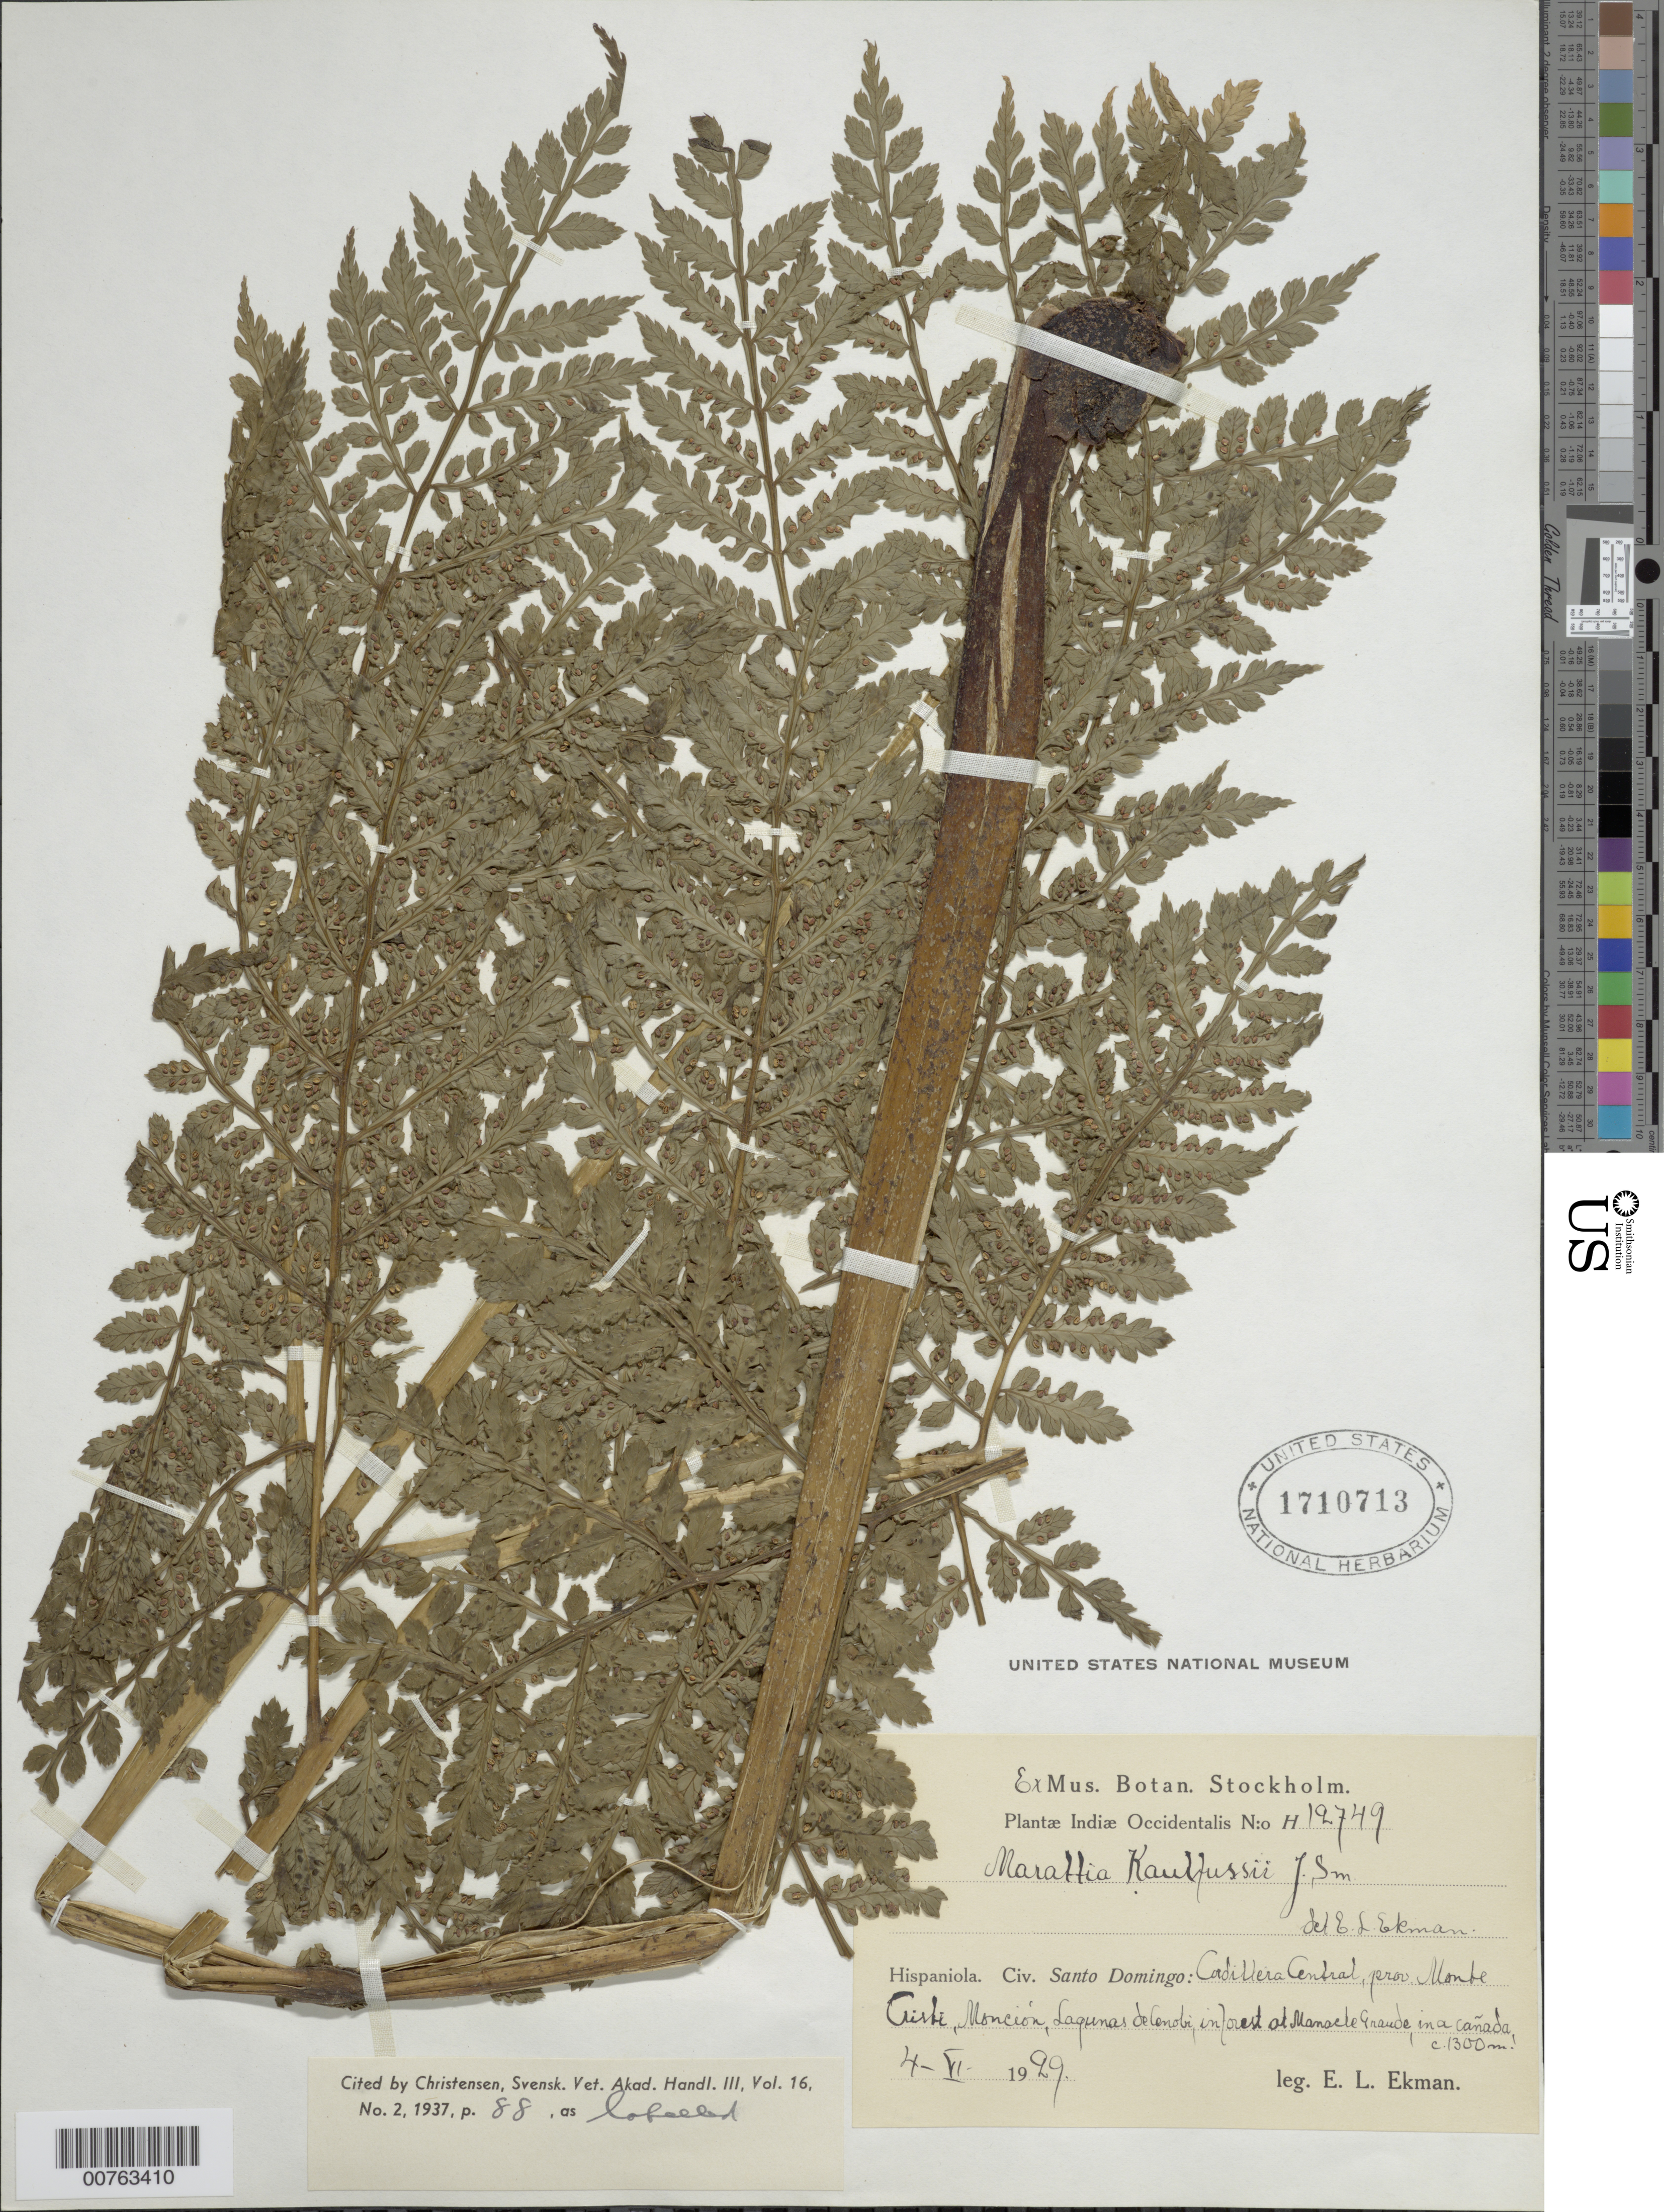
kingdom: Plantae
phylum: Tracheophyta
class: Polypodiopsida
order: Marattiales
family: Marattiaceae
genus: Marattia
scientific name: Marattia laevis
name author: Sm.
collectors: E. L. Ekman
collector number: H 12749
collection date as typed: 04 Jun 1929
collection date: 1929-06-04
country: Dominican Republic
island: Hispaniola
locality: Cordillera Central. Provincia Monte Cristi, Monción, Laguna de Cenobi. Manacle Grande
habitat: Forest, in a cañada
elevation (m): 1300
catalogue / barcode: US 1710713